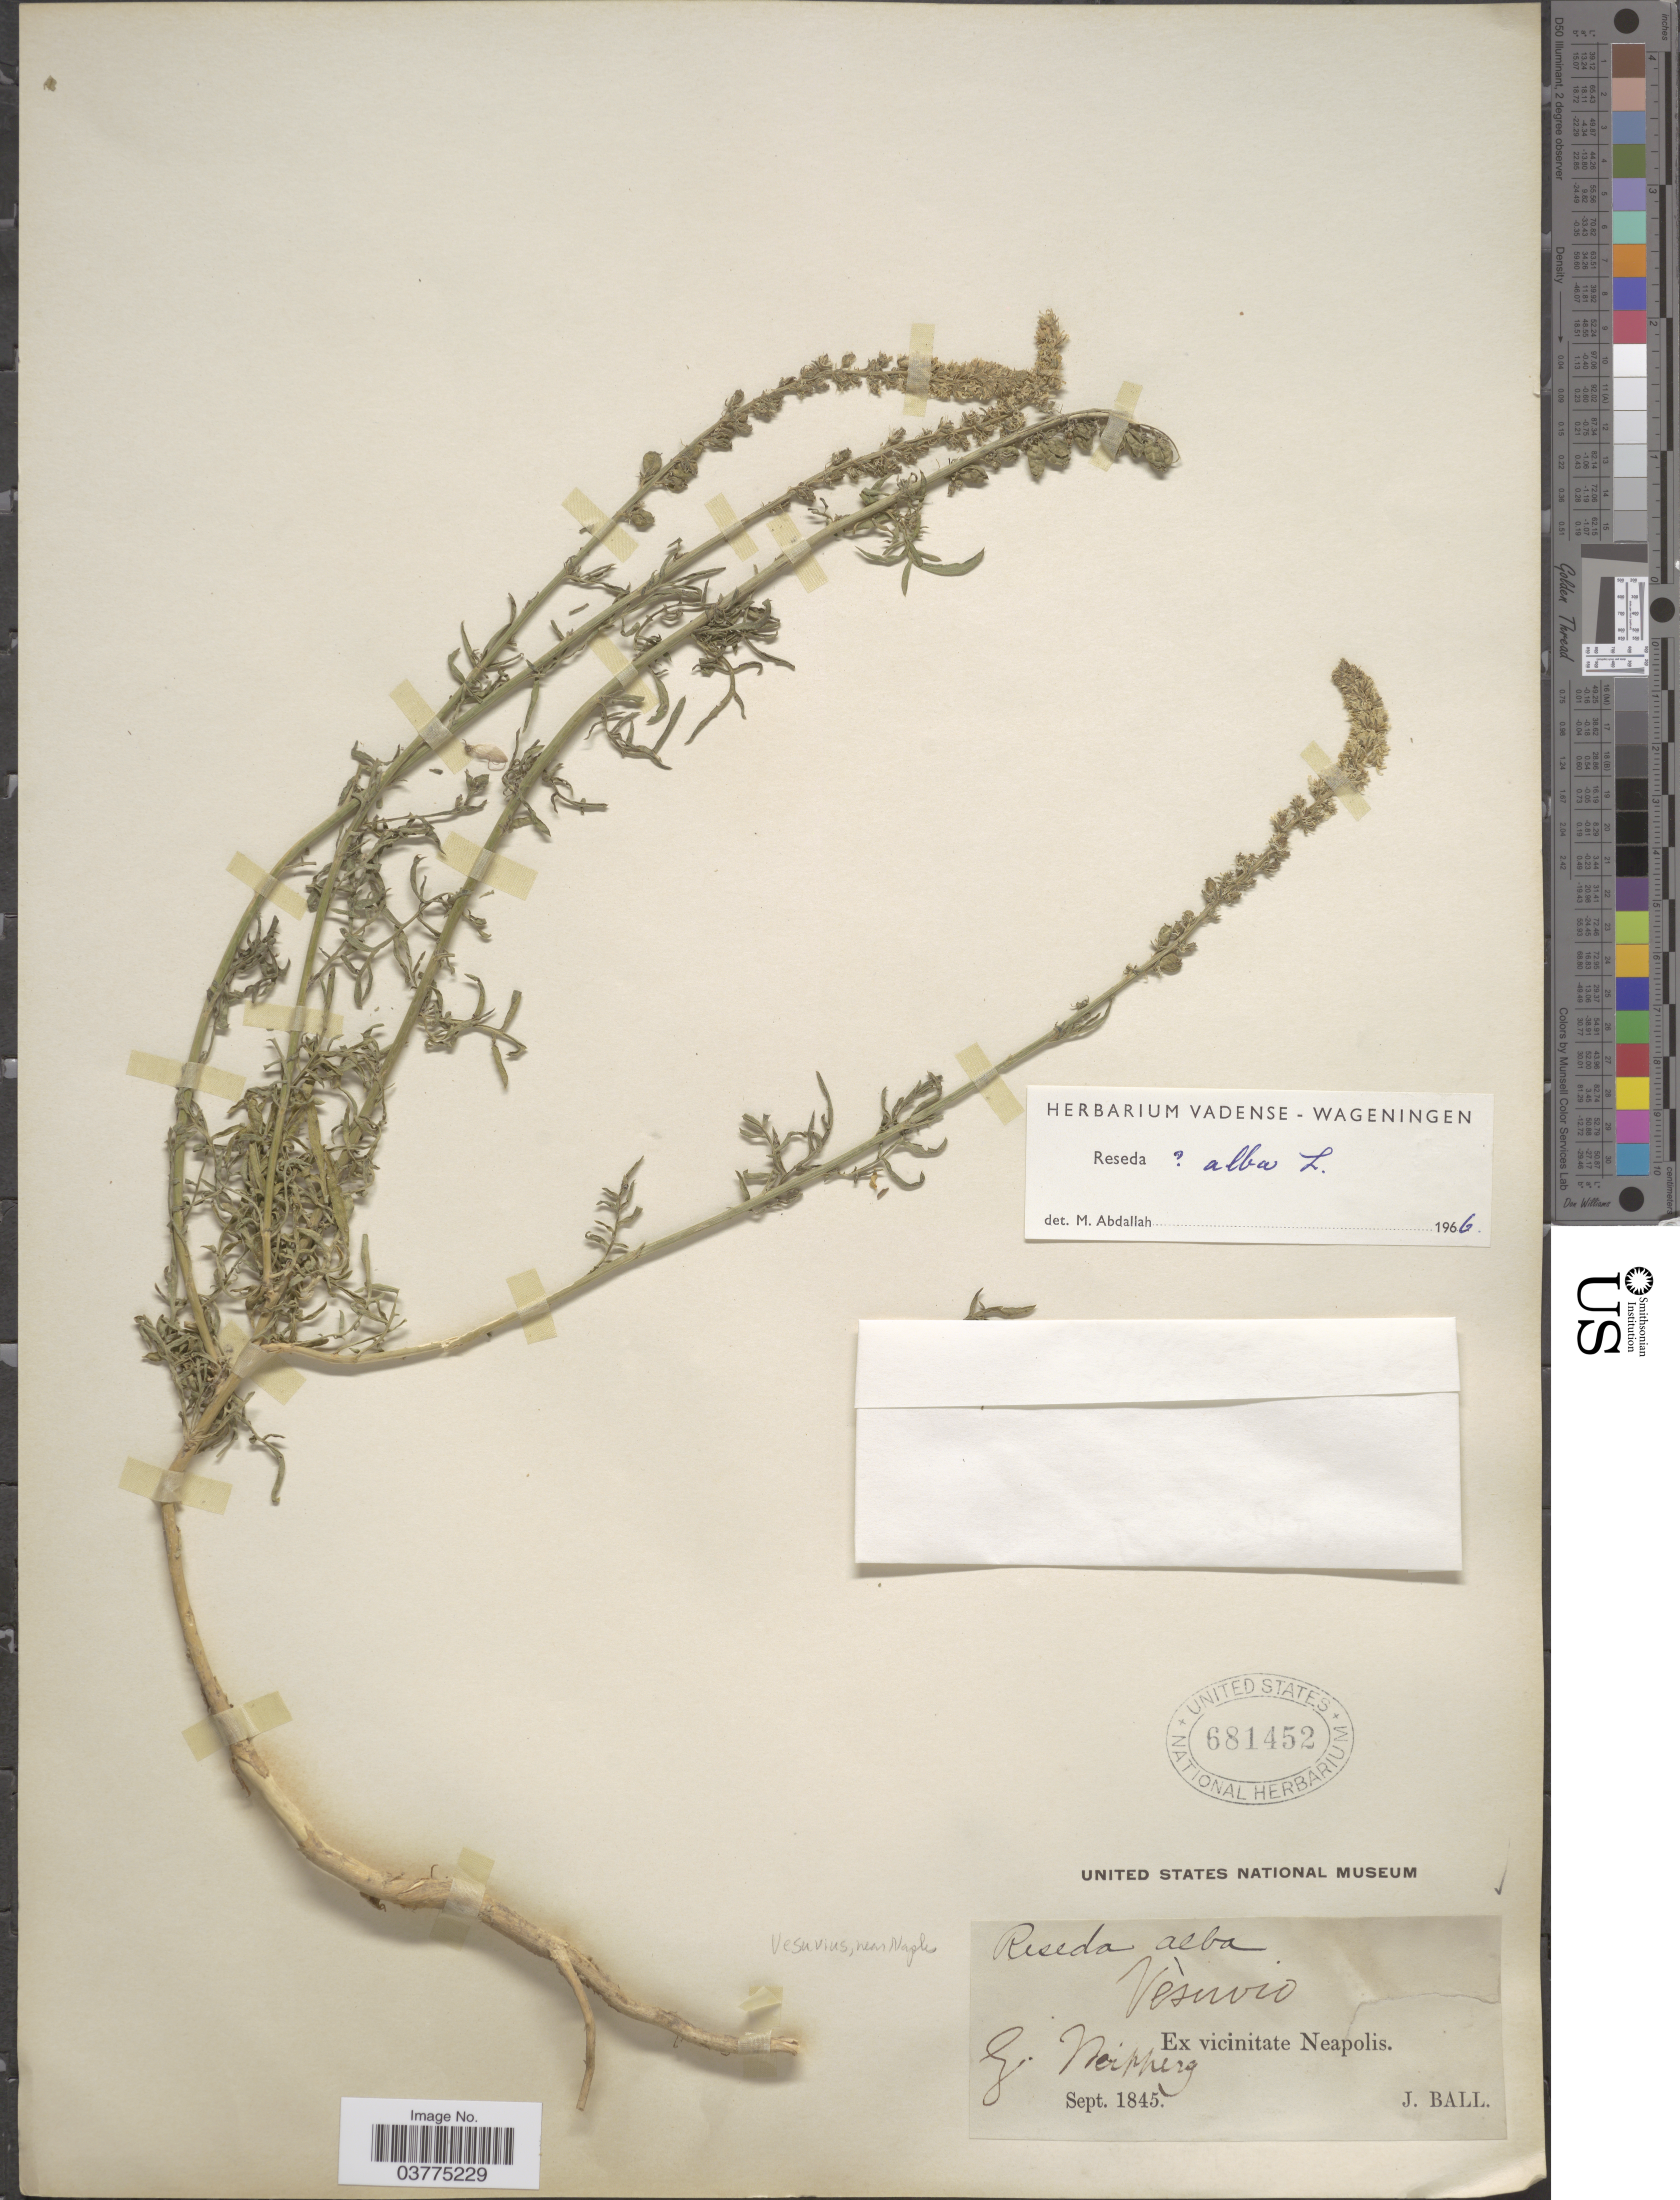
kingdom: Plantae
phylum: Tracheophyta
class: Magnoliopsida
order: Brassicales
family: Resedaceae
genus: Reseda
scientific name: Reseda alba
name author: L.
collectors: J. Ball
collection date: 1845-09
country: Italy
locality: Vesuvius, near Napleo. Vesuvio. Ex vicinitate Neapolis.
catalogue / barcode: US 681452